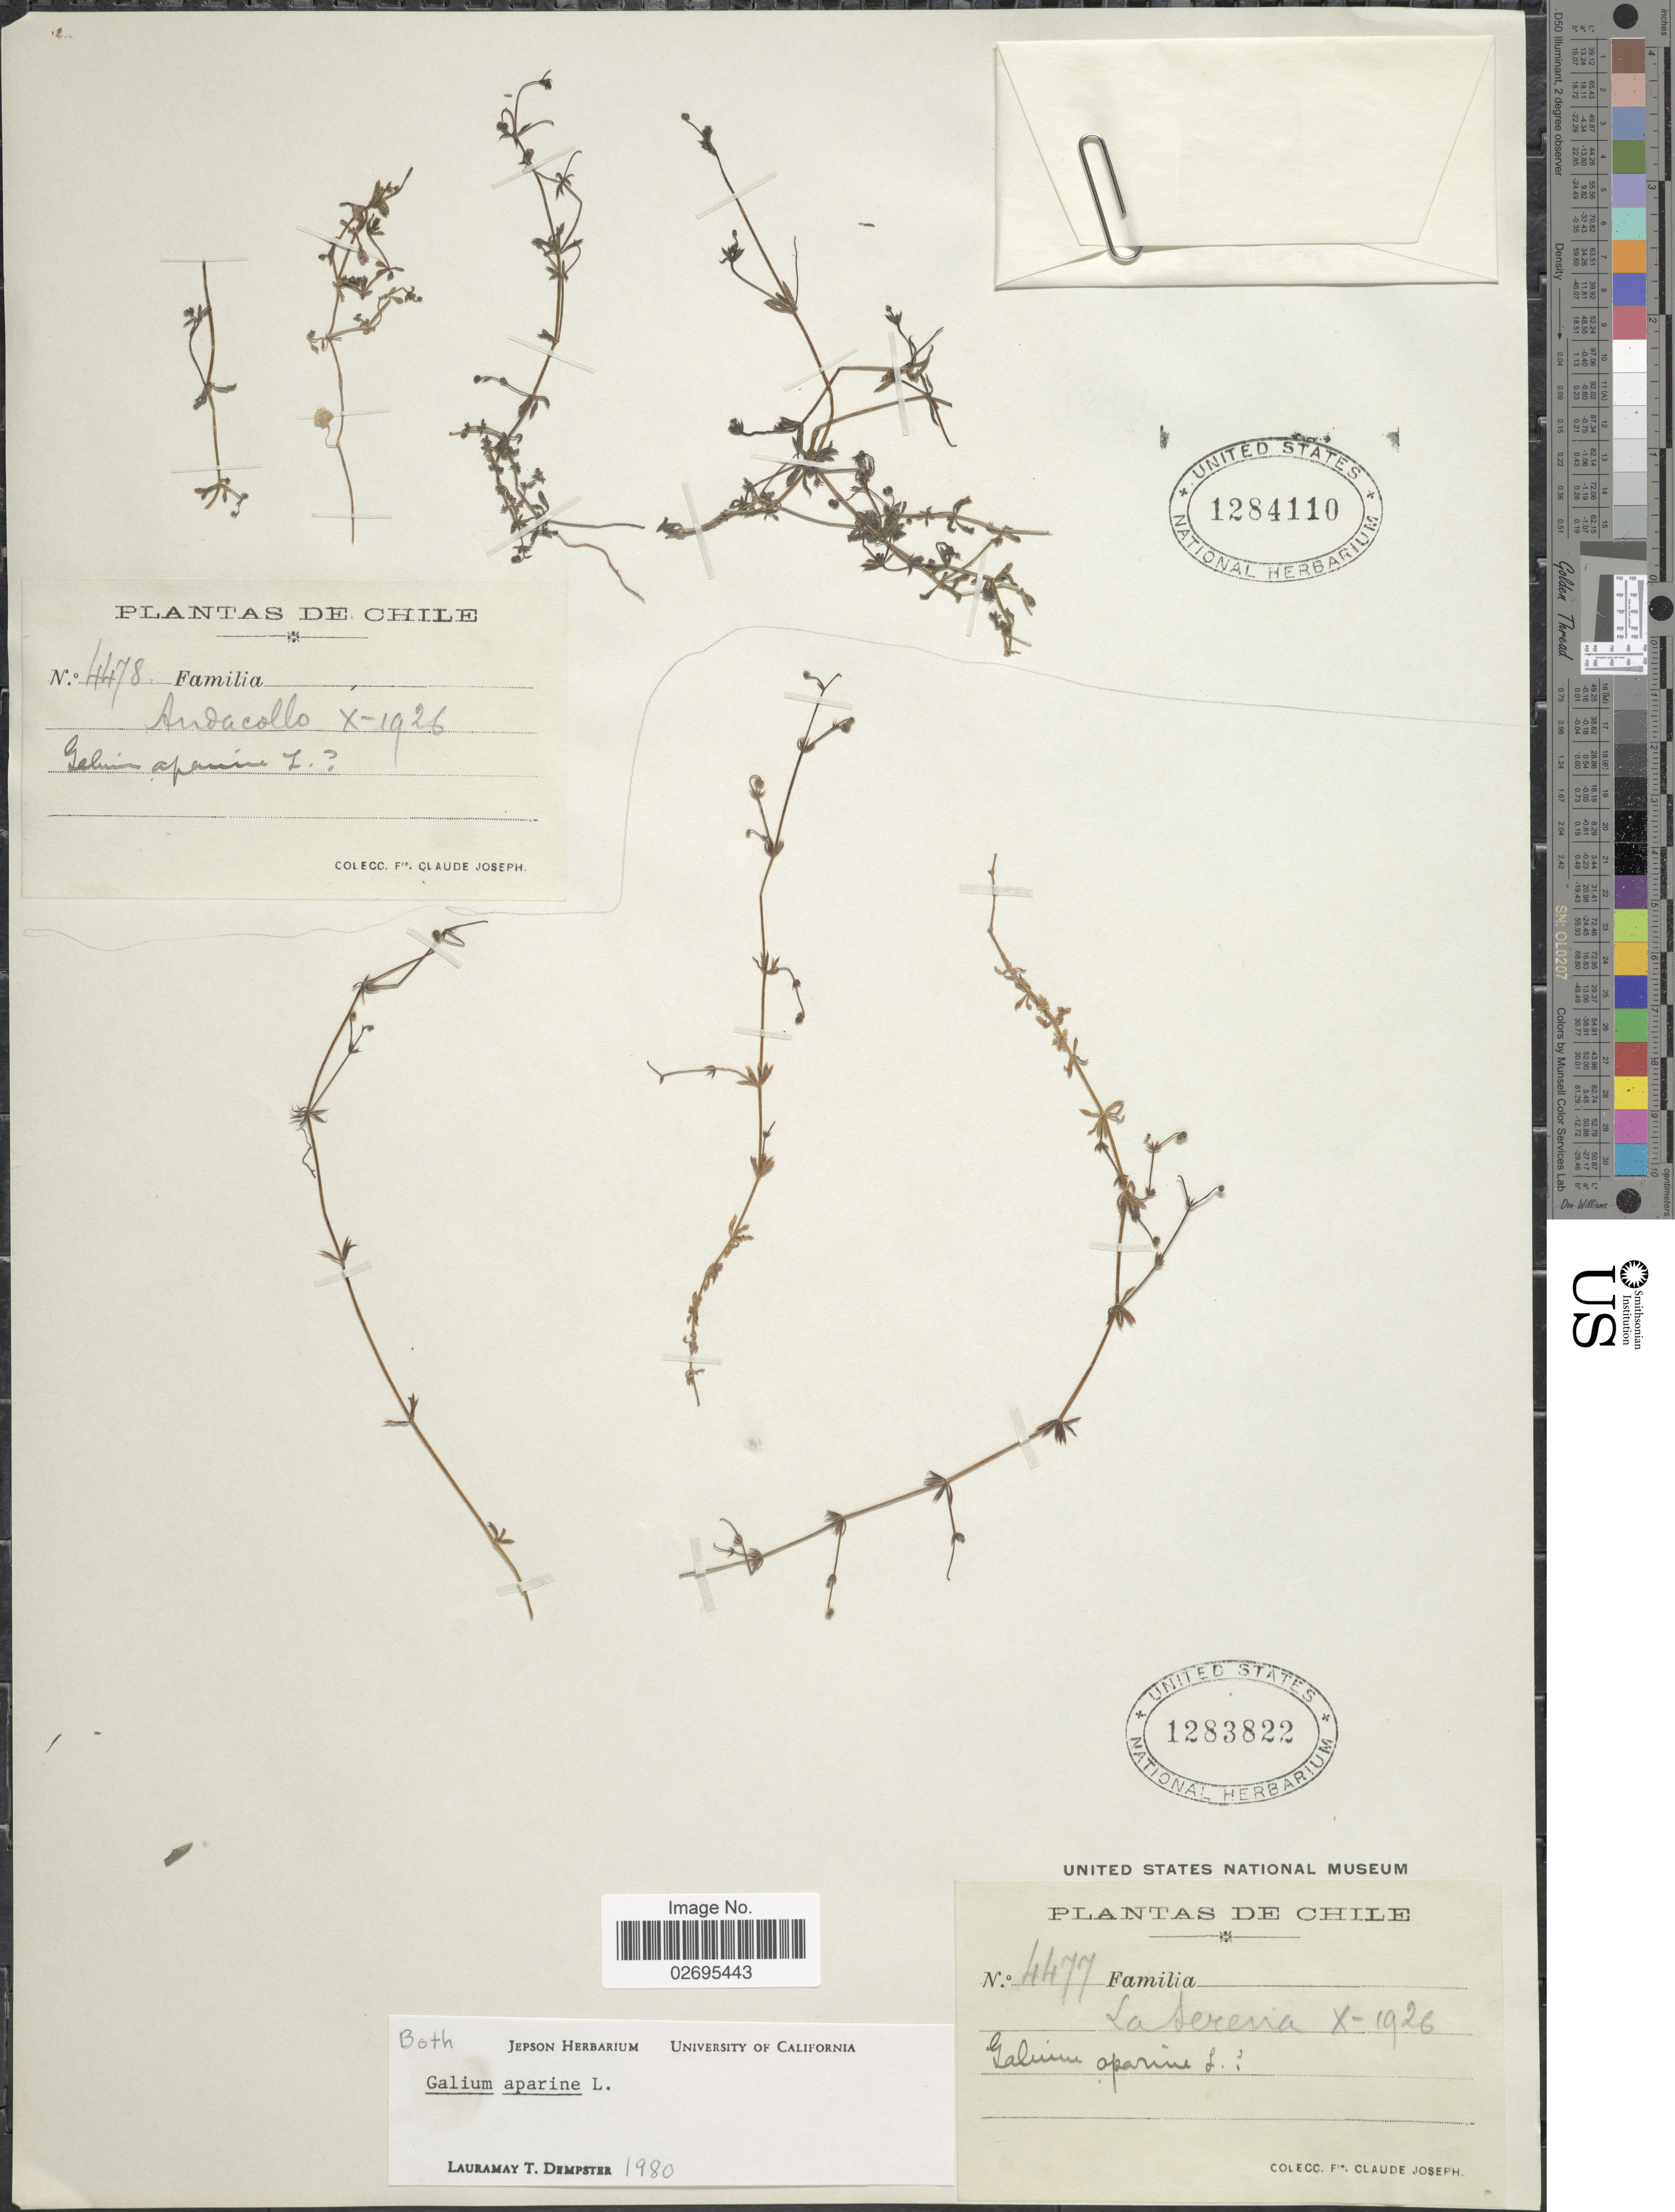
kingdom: Plantae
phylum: Tracheophyta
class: Magnoliopsida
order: Gentianales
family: Rubiaceae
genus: Galium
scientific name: Galium aparine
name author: L.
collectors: Bro. Claude-Joseph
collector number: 4477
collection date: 1926-10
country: Chile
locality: La Sereira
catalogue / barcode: US 1283822-2